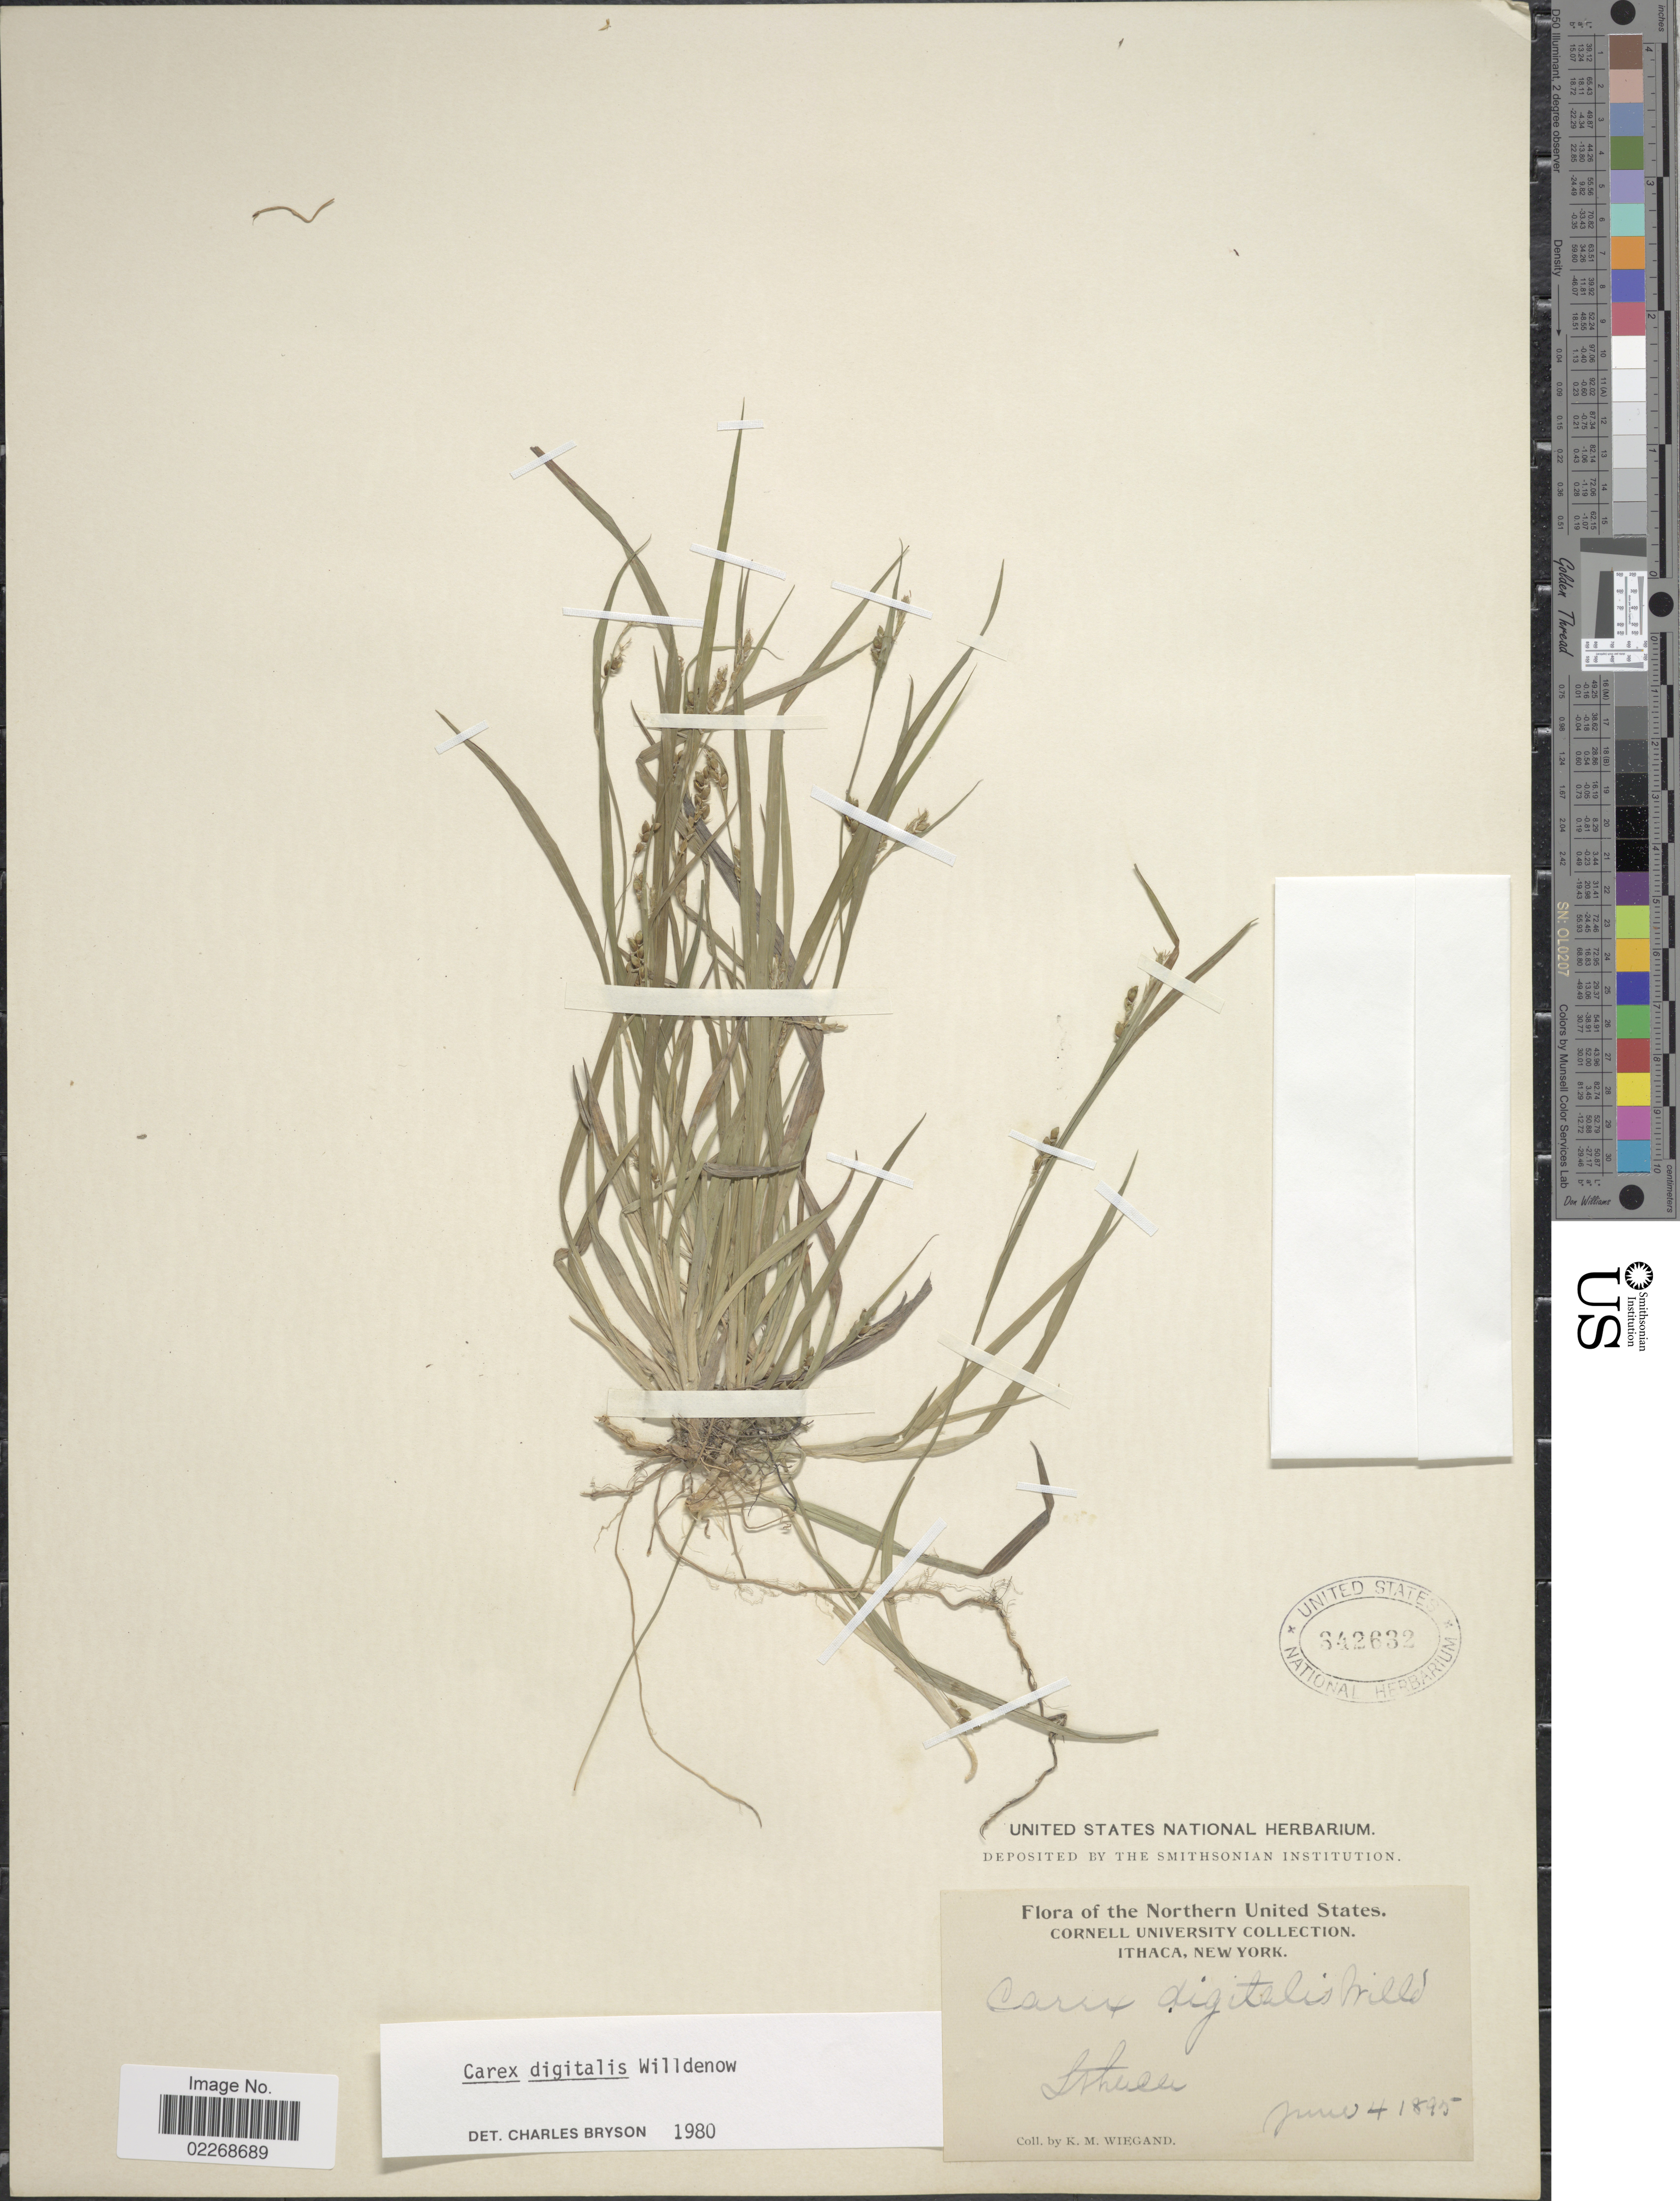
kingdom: Plantae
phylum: Tracheophyta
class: Liliopsida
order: Poales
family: Cyperaceae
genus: Carex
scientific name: Carex digitalis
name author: Willd.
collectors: K. M. Wiegand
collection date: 1895-06-04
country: United States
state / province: New York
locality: Ithaca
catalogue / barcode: US 342632